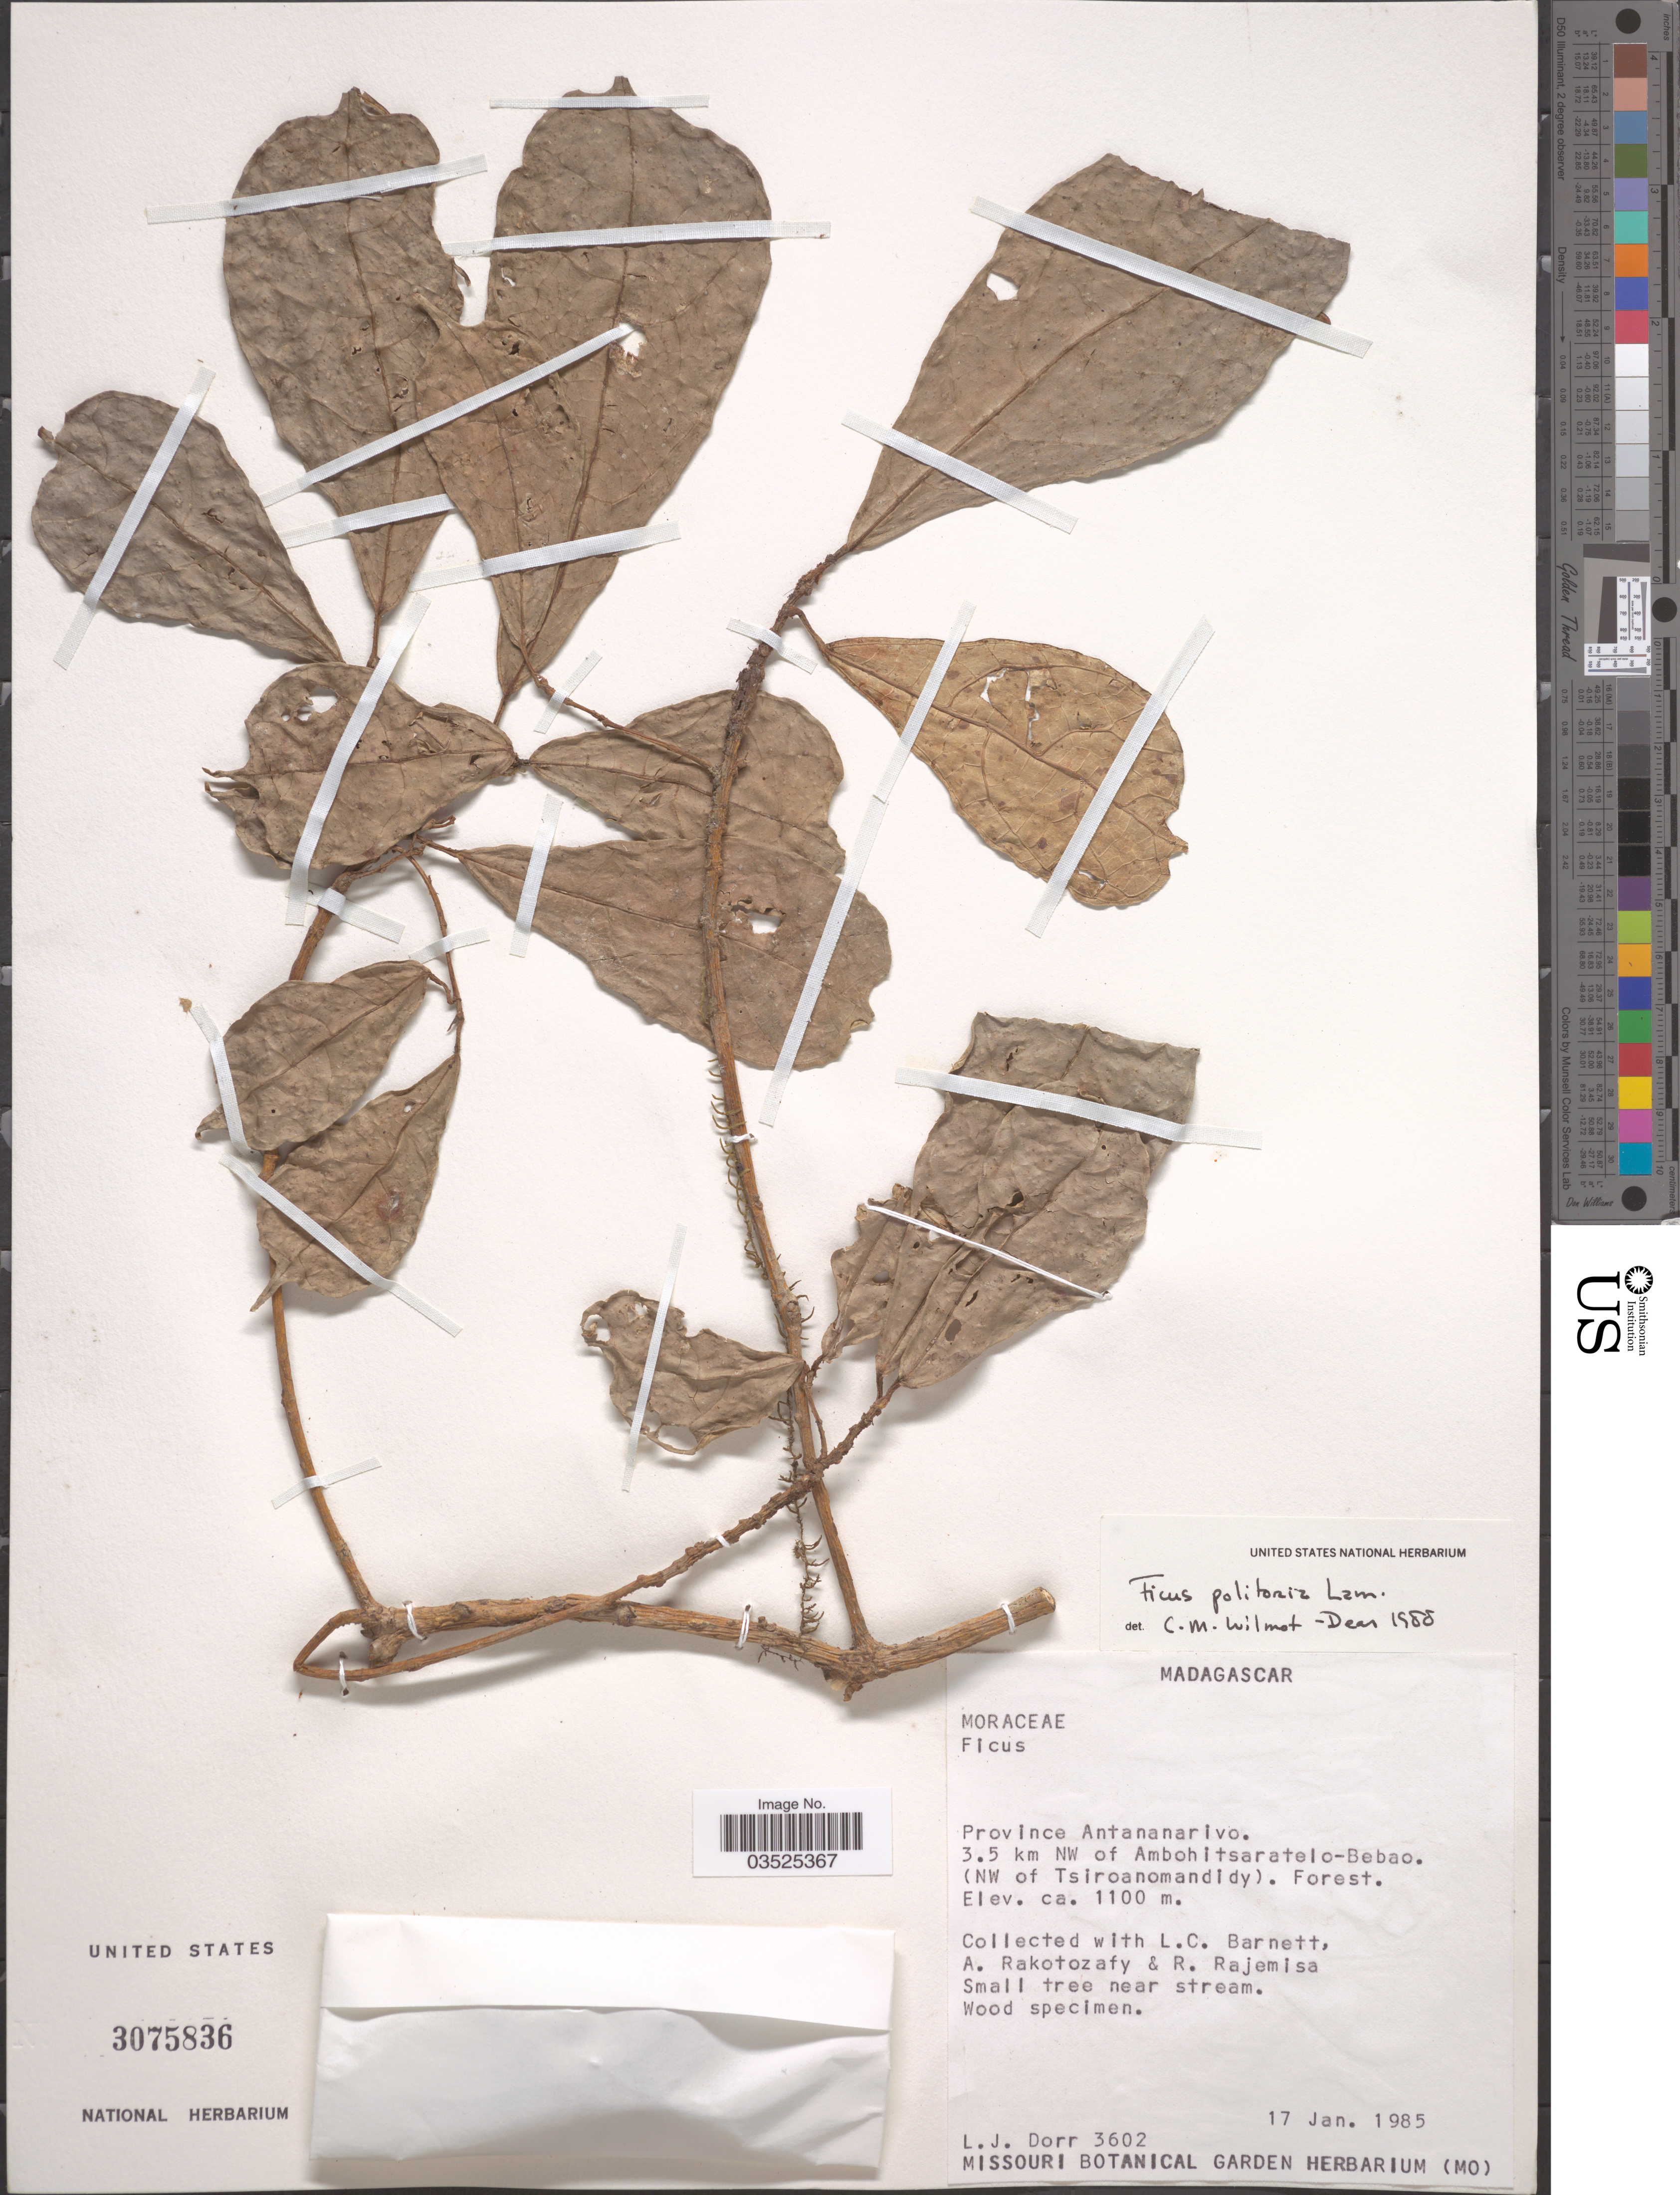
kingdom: Plantae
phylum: Tracheophyta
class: Magnoliopsida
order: Rosales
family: Moraceae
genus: Ficus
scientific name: Ficus politoria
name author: Lam.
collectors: L. J. Dorr, L. C. Barnett, A. Rakotozafy & R. Rajemisa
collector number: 3602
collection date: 1985-01-17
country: Madagascar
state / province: Bongolava / Menabe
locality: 3.5 km NW of Ambohitsaratelo-Bebao. (NW of Tsiroanomandidy).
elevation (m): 1100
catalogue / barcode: US 3075836